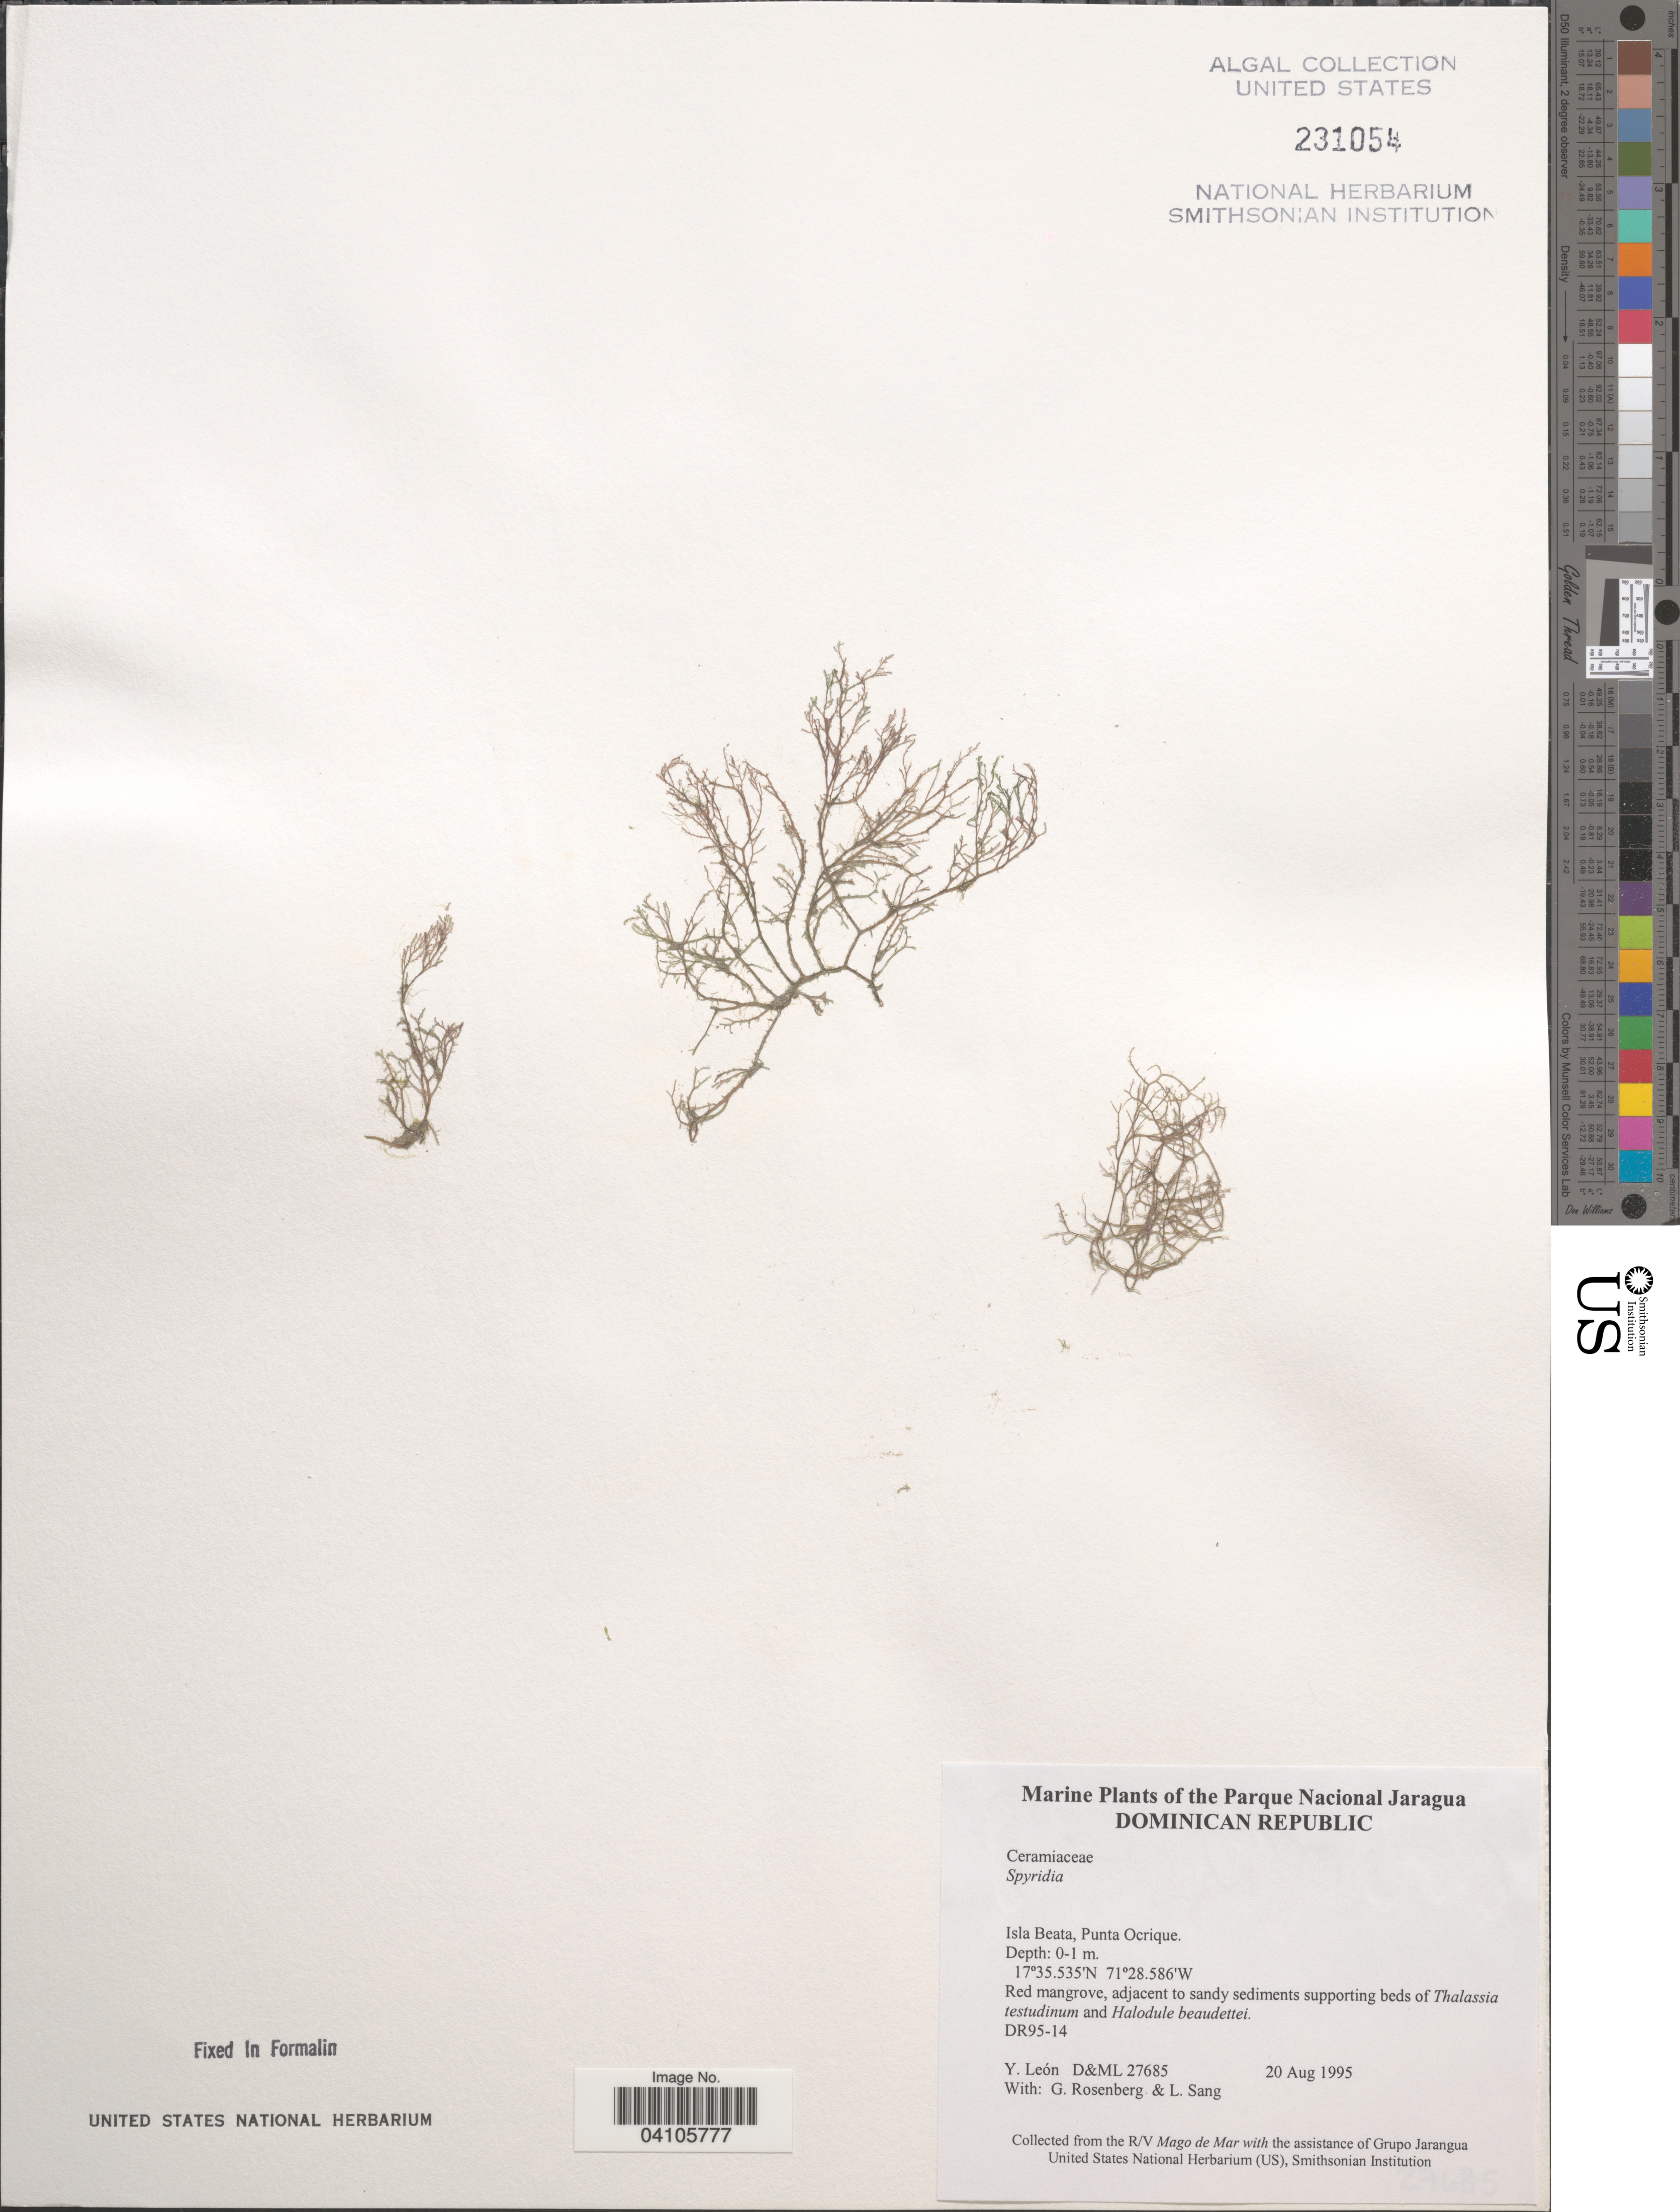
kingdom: Plantae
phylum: Rhodophyta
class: Florideophyceae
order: Ceramiales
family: Spyridiaceae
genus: Spyridia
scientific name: Spyridia sp.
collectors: Y. León, G. Rosenberg & L. Sang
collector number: D&ML27685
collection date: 1995-08-20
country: Dominican Republic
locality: The Parque Nacional Jaragua. Isla Beata, Punta Ocrique.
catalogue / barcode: US 231054